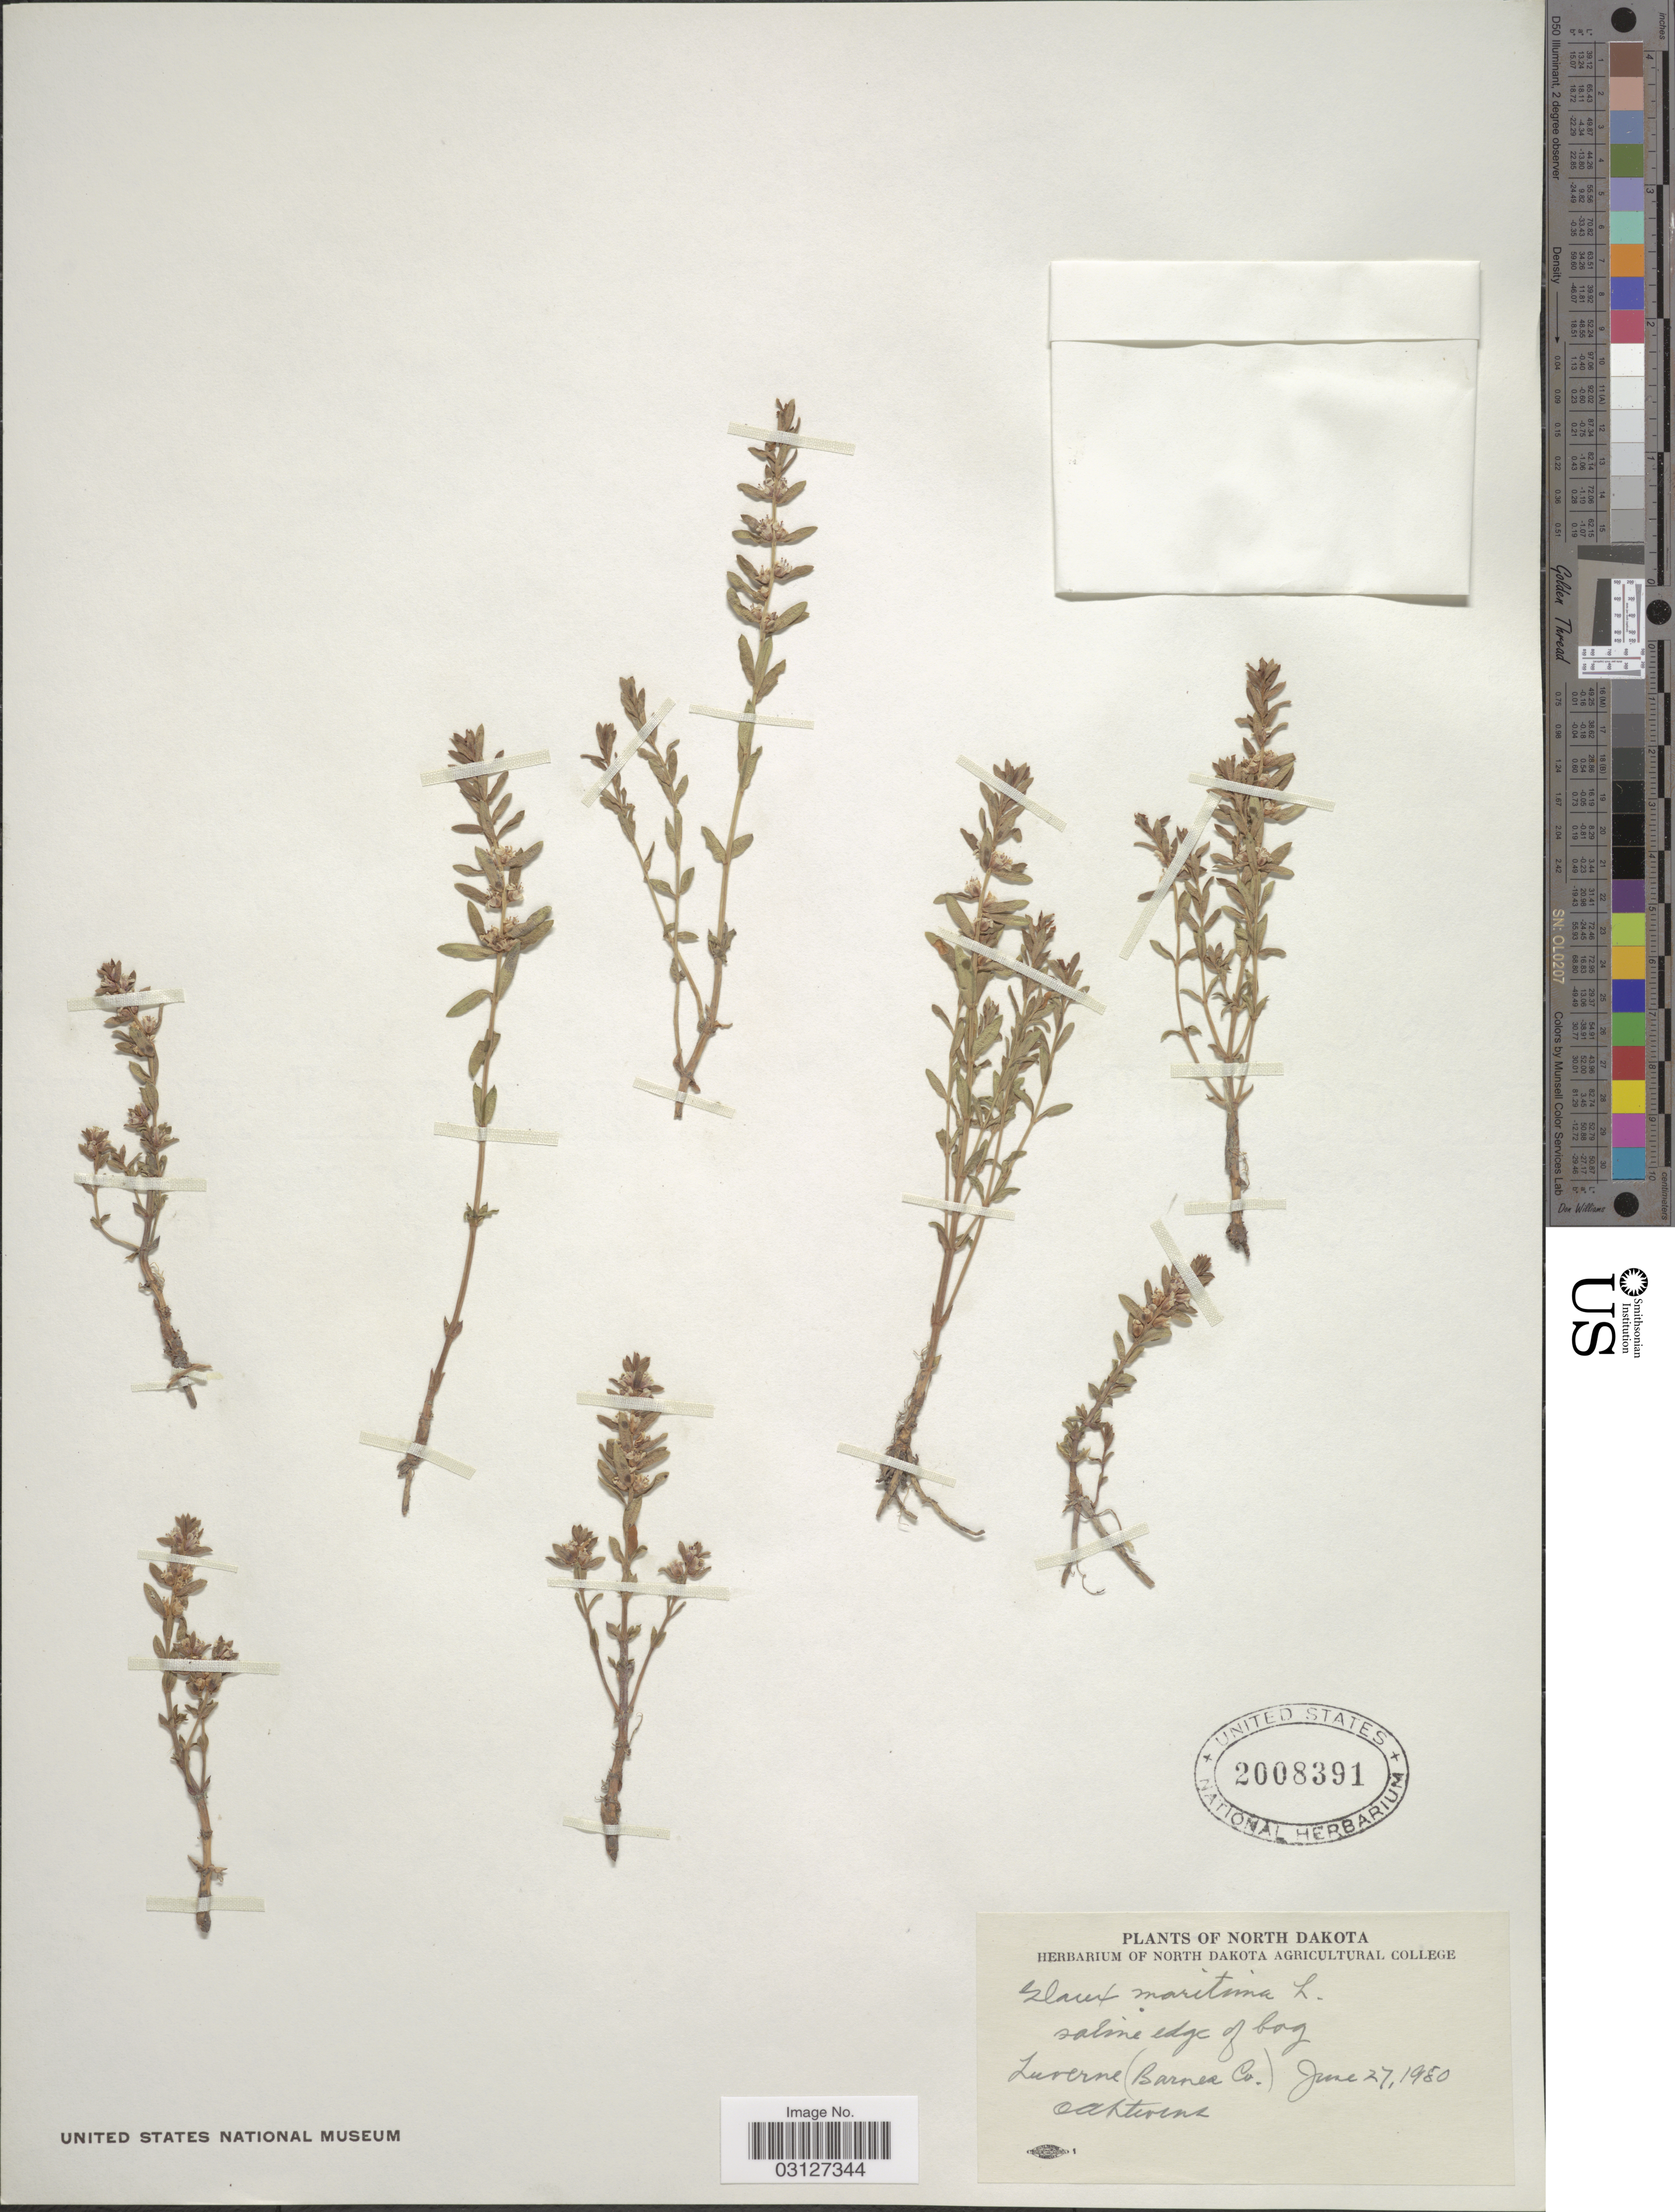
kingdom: Plantae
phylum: Tracheophyta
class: Magnoliopsida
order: Ericales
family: Primulaceae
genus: Glaux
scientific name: Glaux maritima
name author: L.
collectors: O. A. Stevens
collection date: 1980-06-27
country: United States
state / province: North Dakota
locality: Luverne (Barnes Co.).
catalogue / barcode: US 2008391